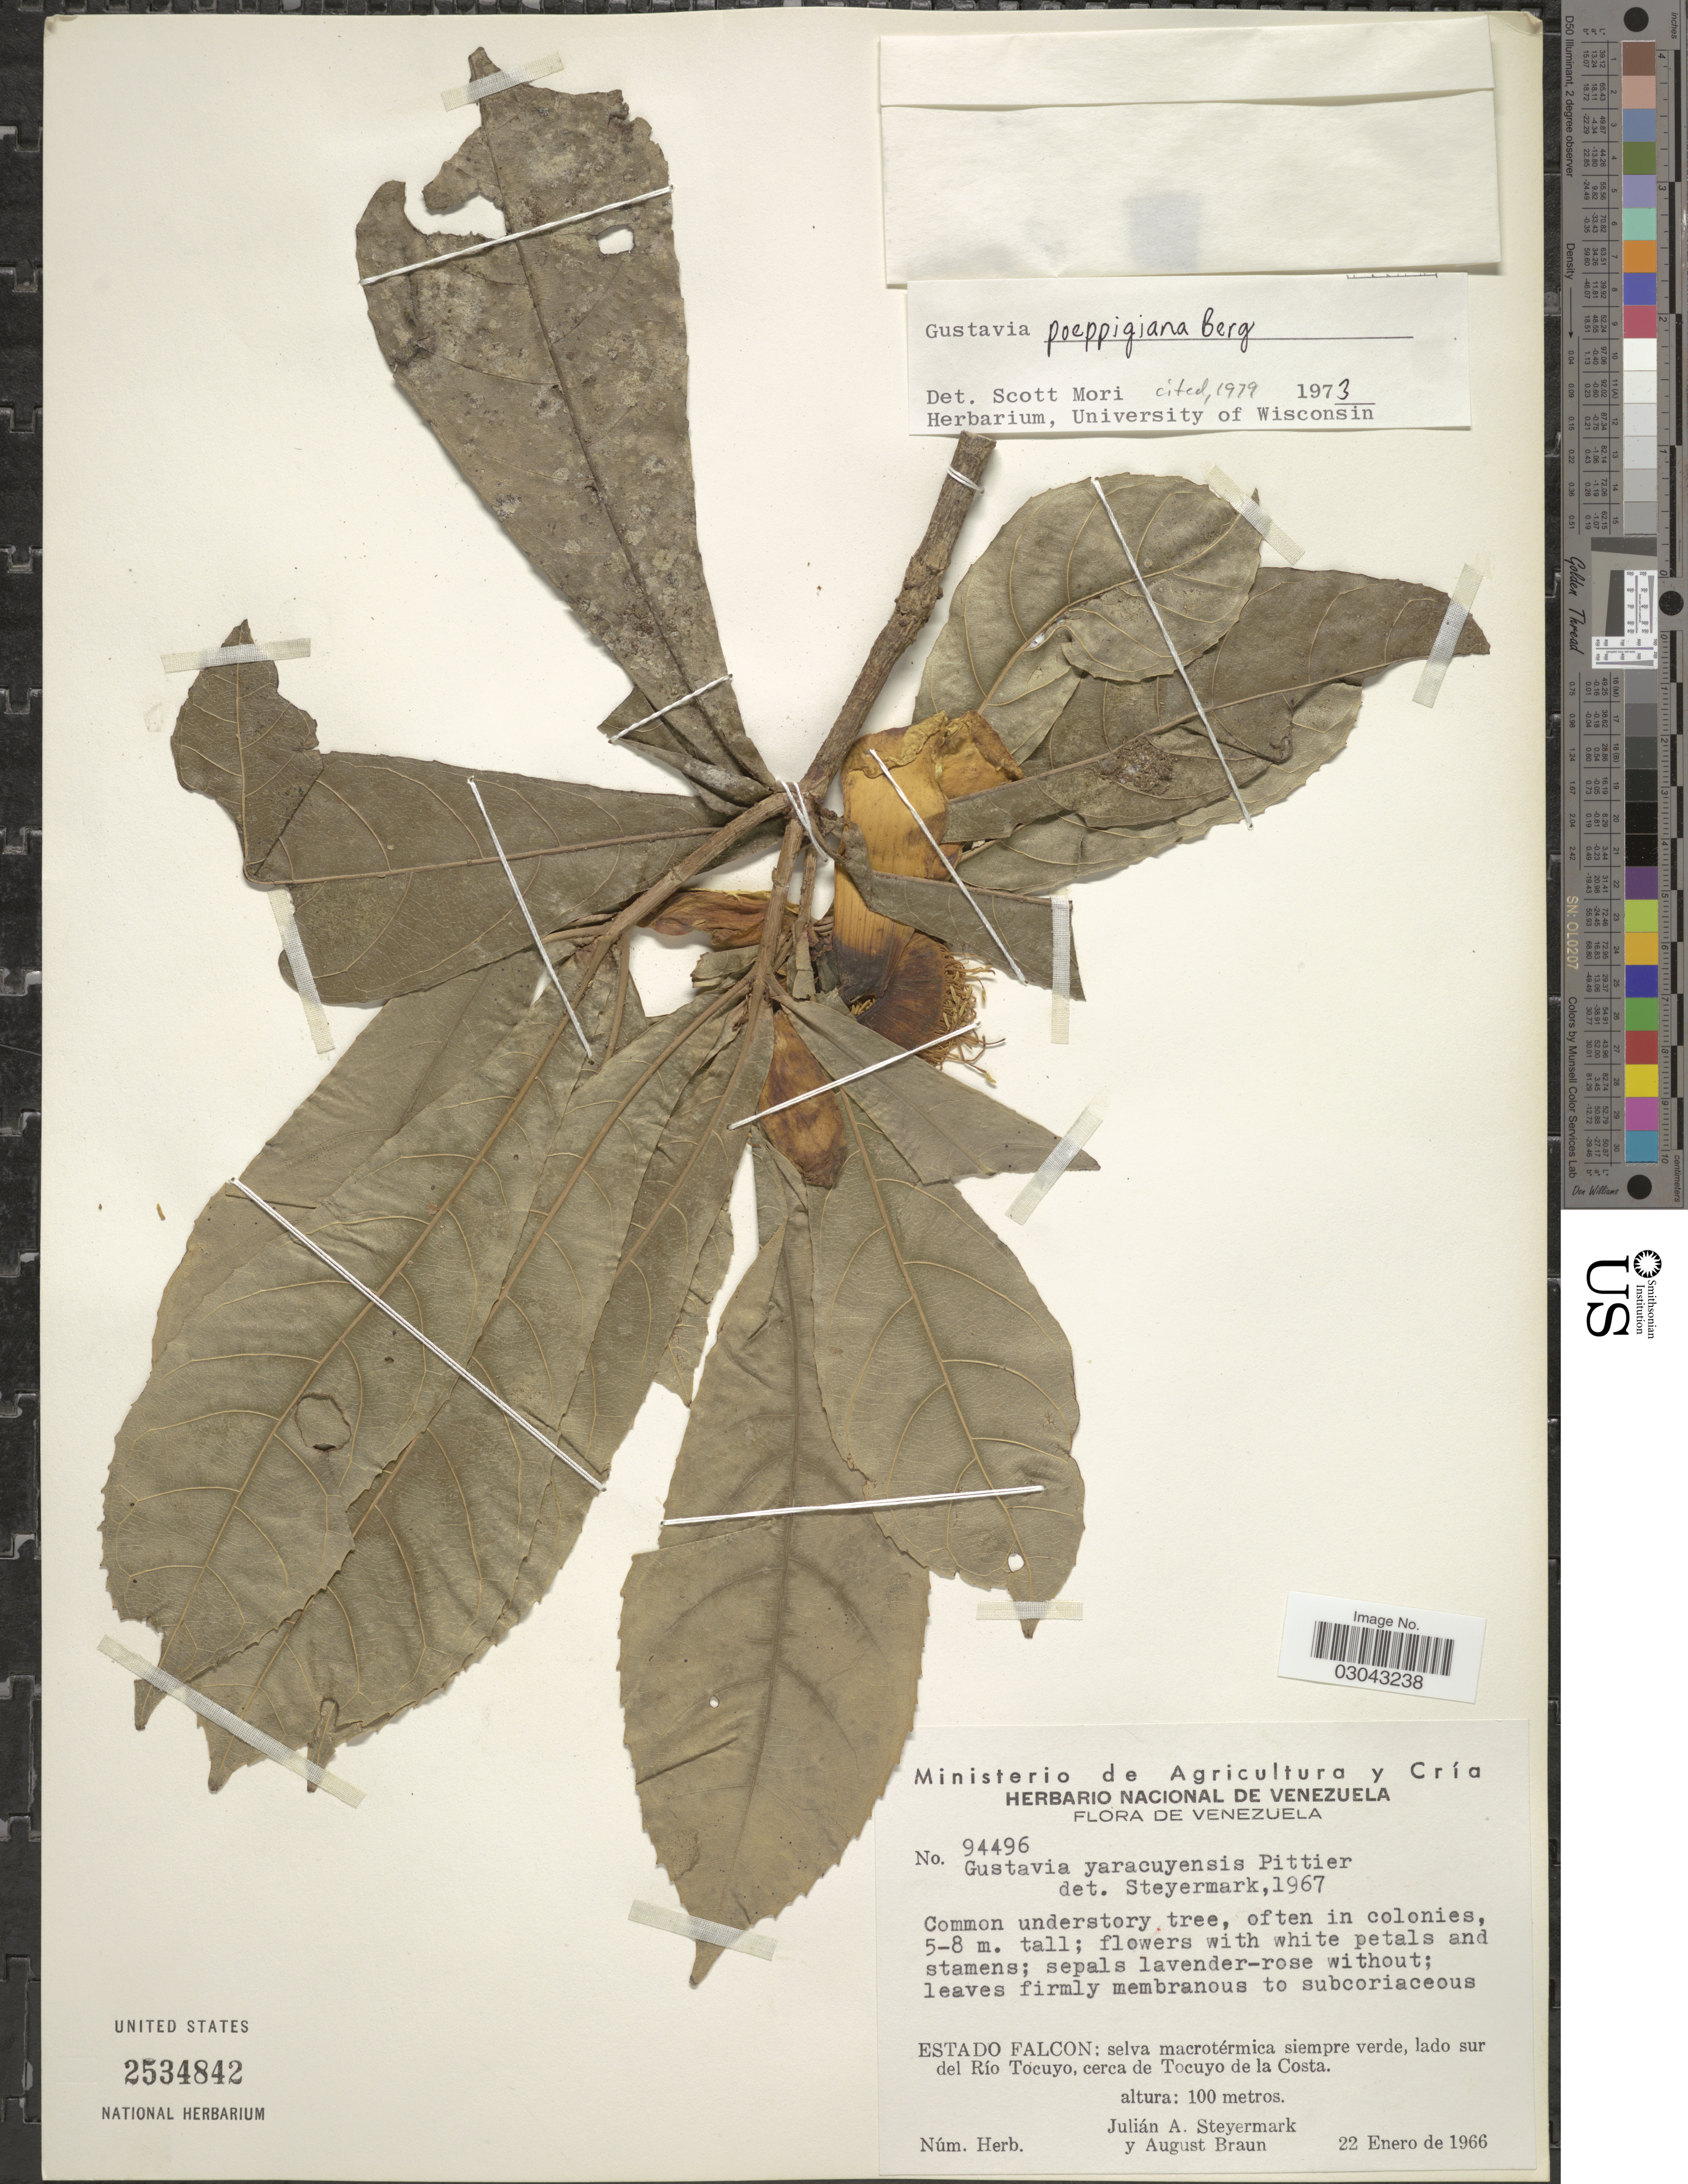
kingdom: Plantae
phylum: Tracheophyta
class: Magnoliopsida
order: Ericales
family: Lecythidaceae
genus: Gustavia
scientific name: Gustavia poeppigiana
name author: O. Berg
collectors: J. Steyermark & A. Braun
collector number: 94496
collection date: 1966-01-22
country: Venezuela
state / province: Falcón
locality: Selva macrotérmica siempre verde, lado sur del Río Tocuyo, cerca de Tocuyo de la Costa.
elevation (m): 100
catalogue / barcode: US 2534842